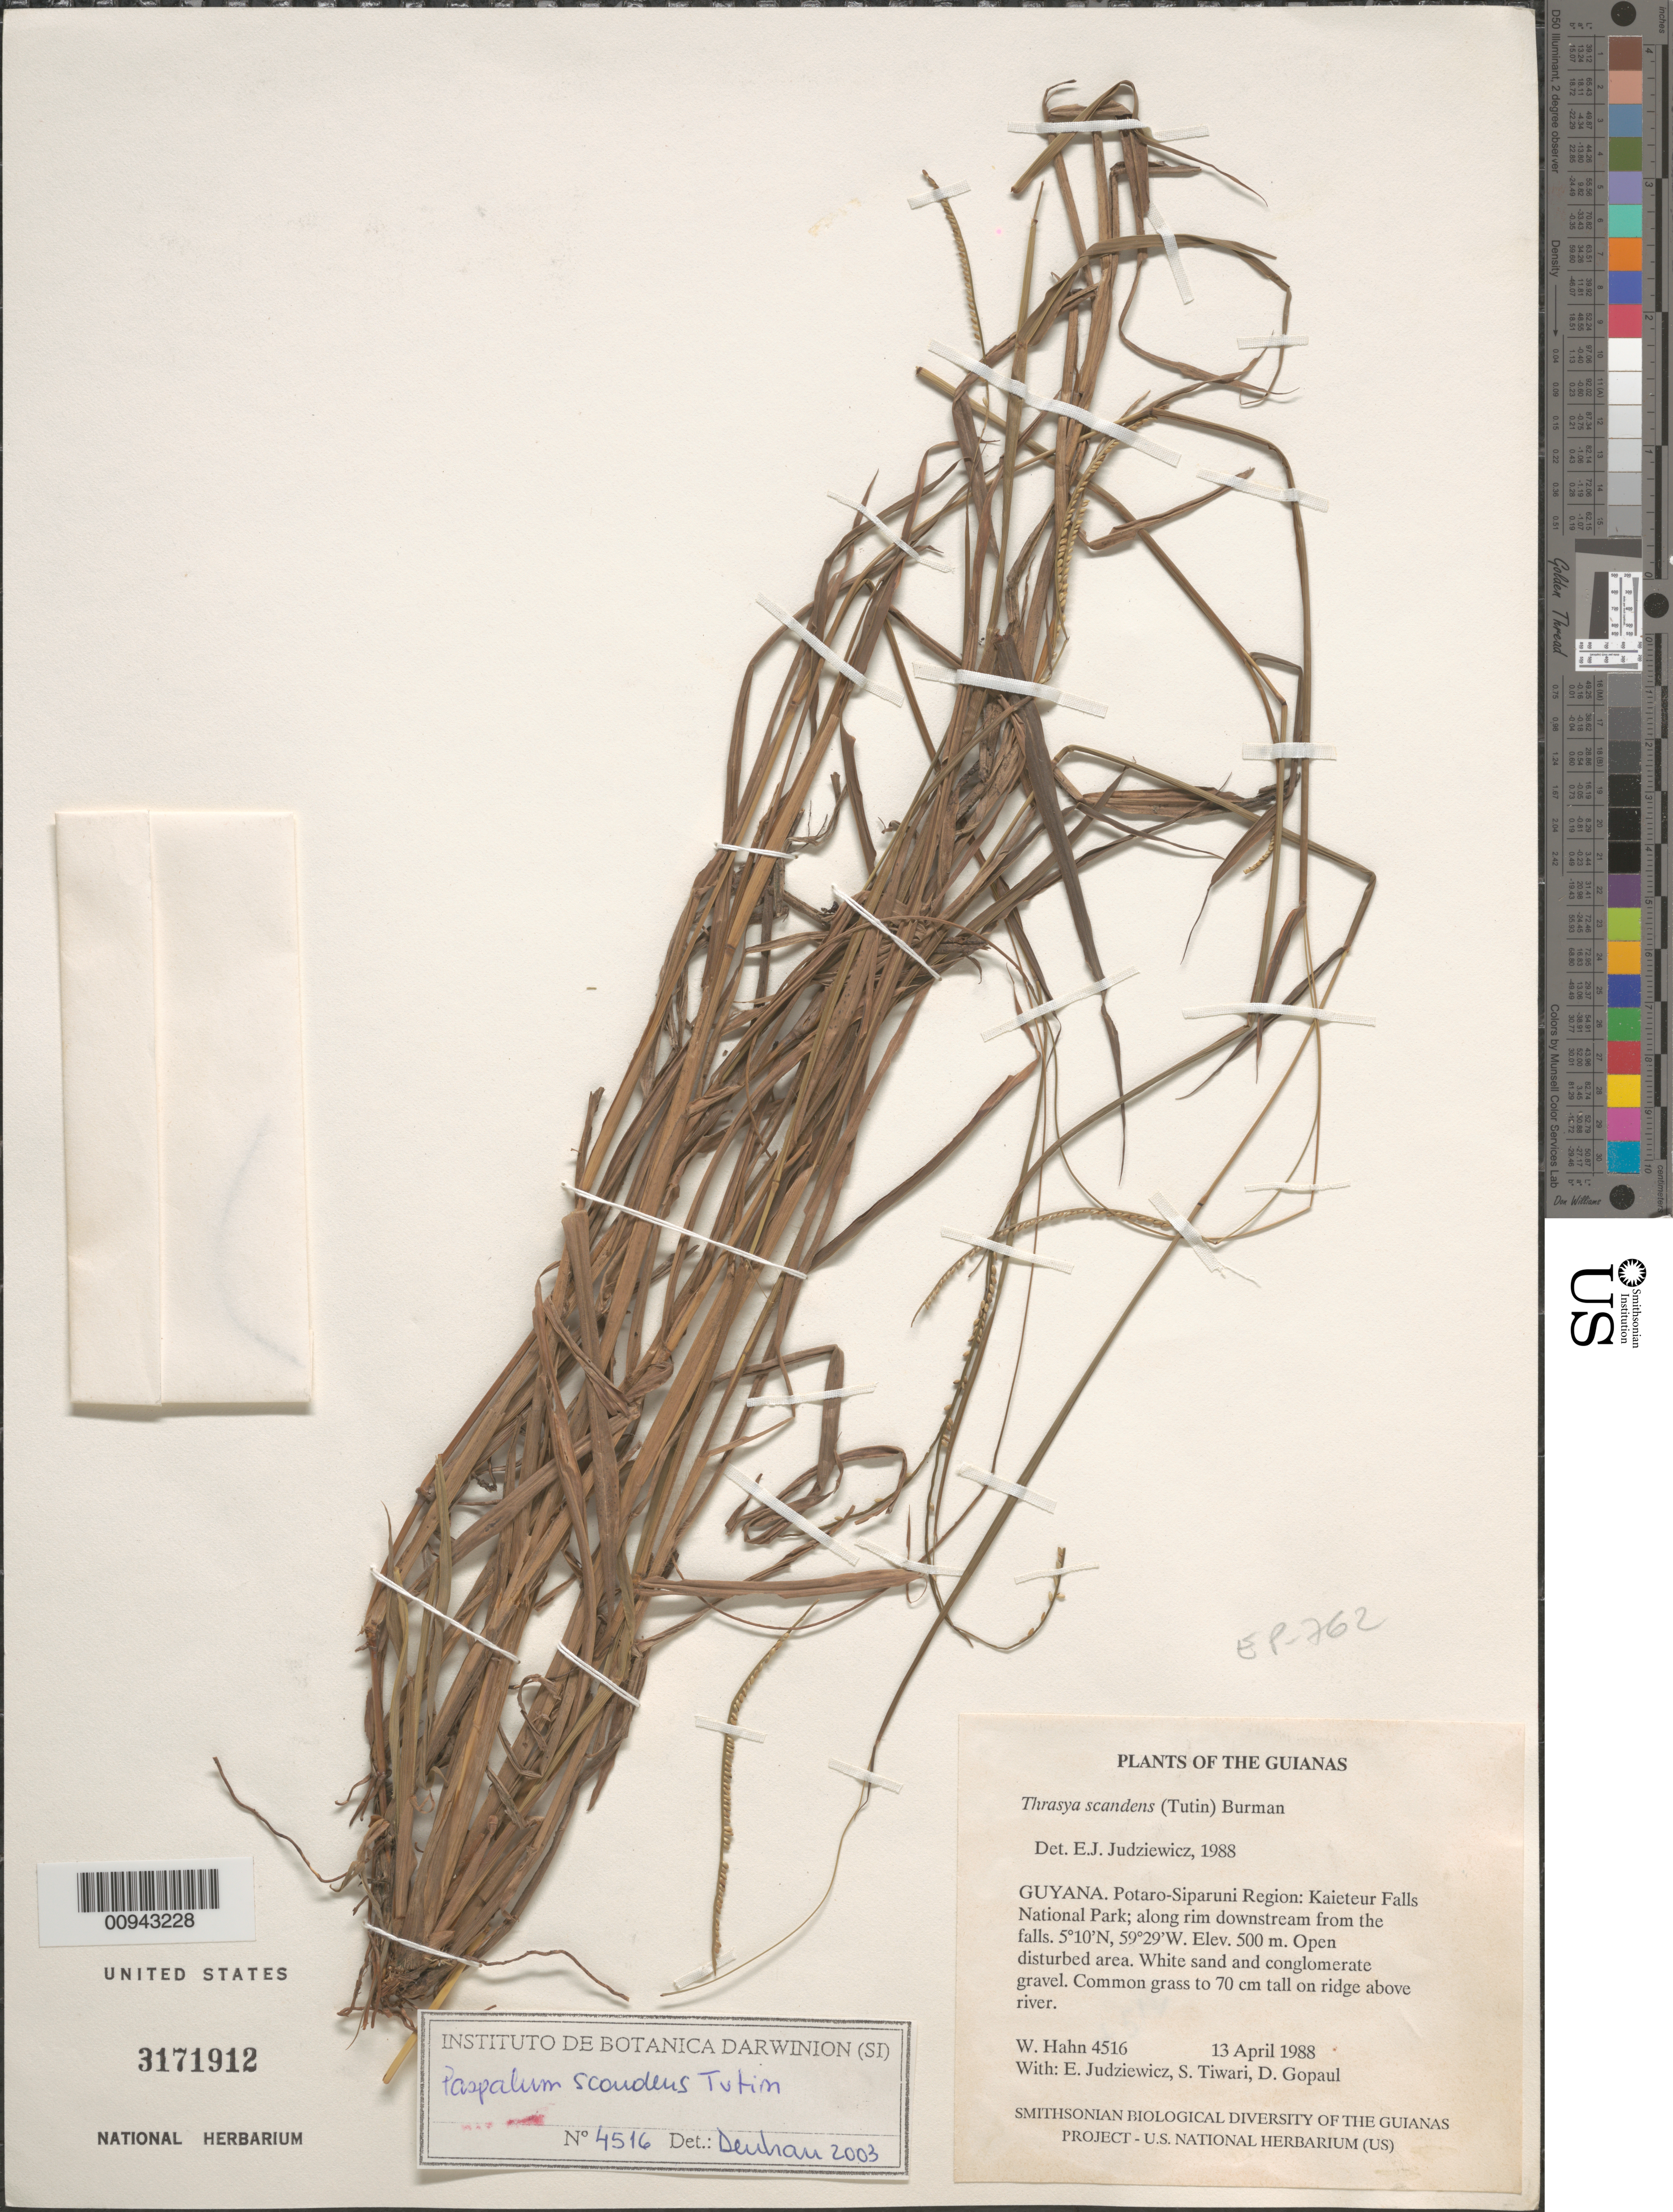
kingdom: Plantae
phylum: Tracheophyta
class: Liliopsida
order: Poales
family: Poaceae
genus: Paspalum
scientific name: Paspalum scandens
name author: Tutin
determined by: Denham, --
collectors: W. Hahn, E. J. Judziewicz, S. Tiwari & D. Gopaul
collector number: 4516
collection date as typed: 13 April 1988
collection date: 1988-04-13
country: Guyana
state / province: Potaro-Siparuni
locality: Kaieteur Falls National Park; along rim downstream from the falls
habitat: Open disturbed area. White sand and conglomerate gravel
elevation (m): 500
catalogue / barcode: US 3171912